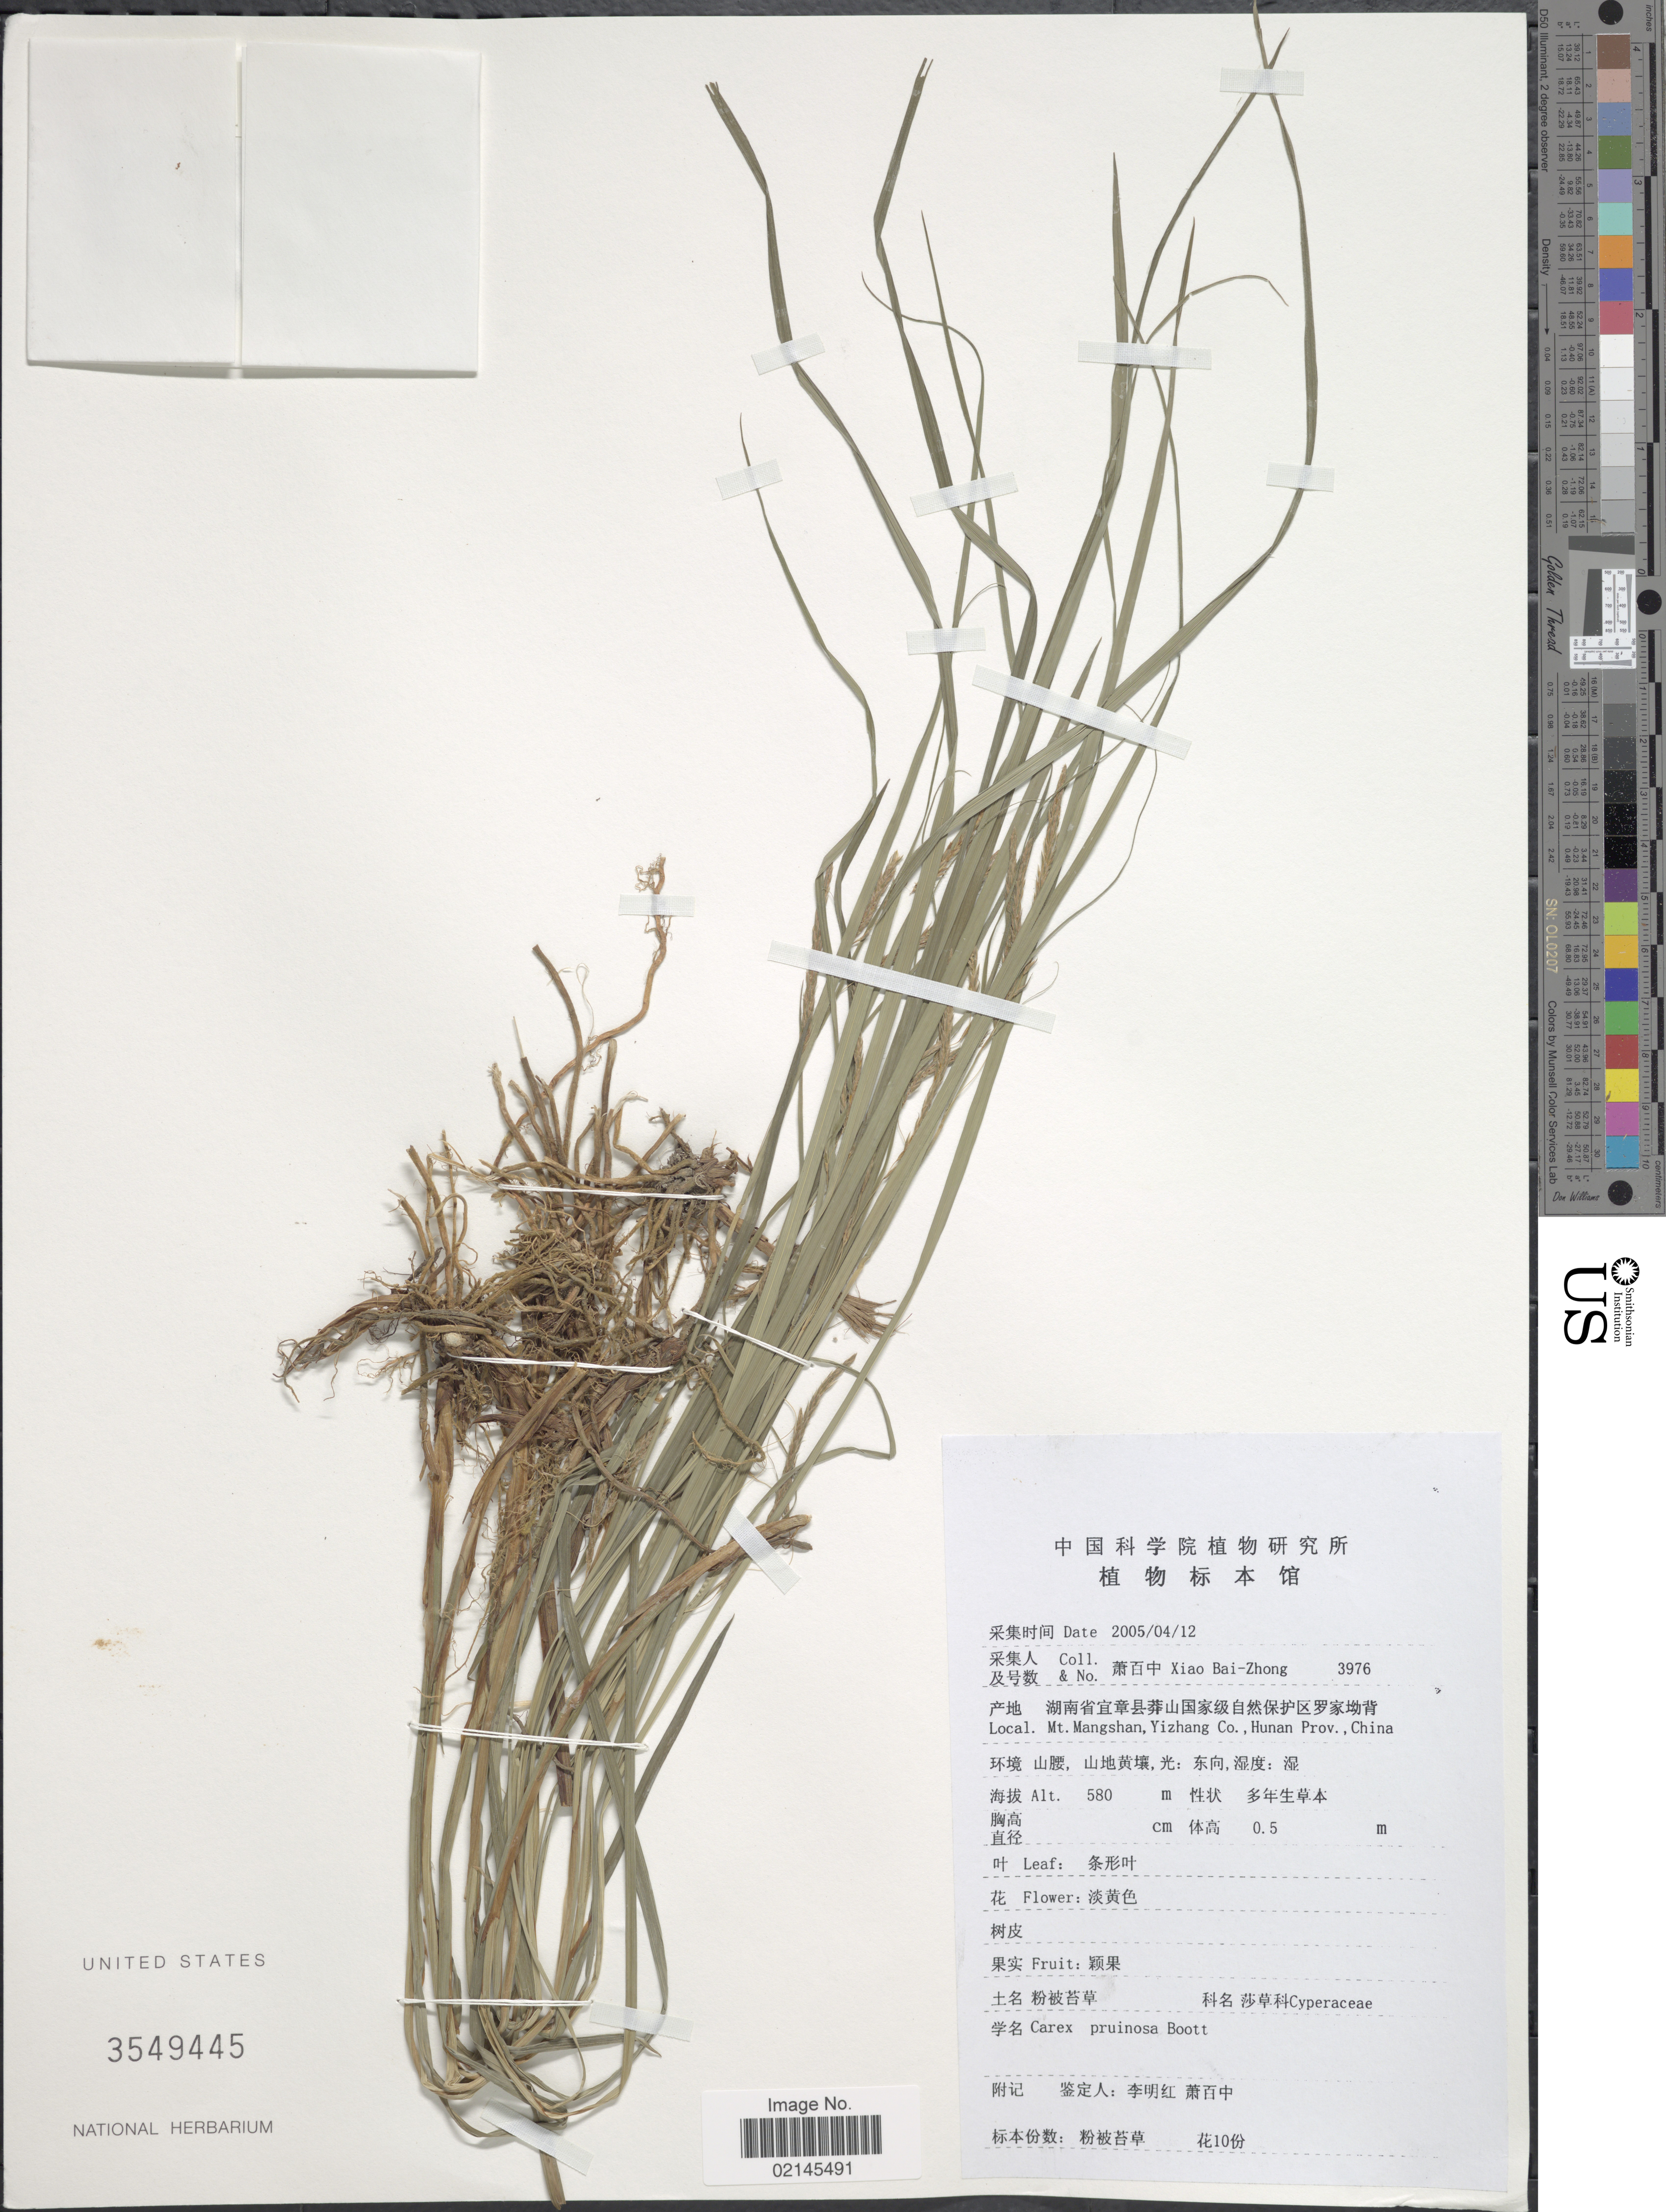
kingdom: Plantae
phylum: Tracheophyta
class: Liliopsida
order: Poales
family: Cyperaceae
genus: Carex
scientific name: Carex pruinosa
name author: Boott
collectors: B. Z. Xiao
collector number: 3976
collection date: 2005-04-12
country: China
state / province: Hunan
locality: Mt. Mangshan, Yizhang Co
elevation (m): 580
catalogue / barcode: US 3549445